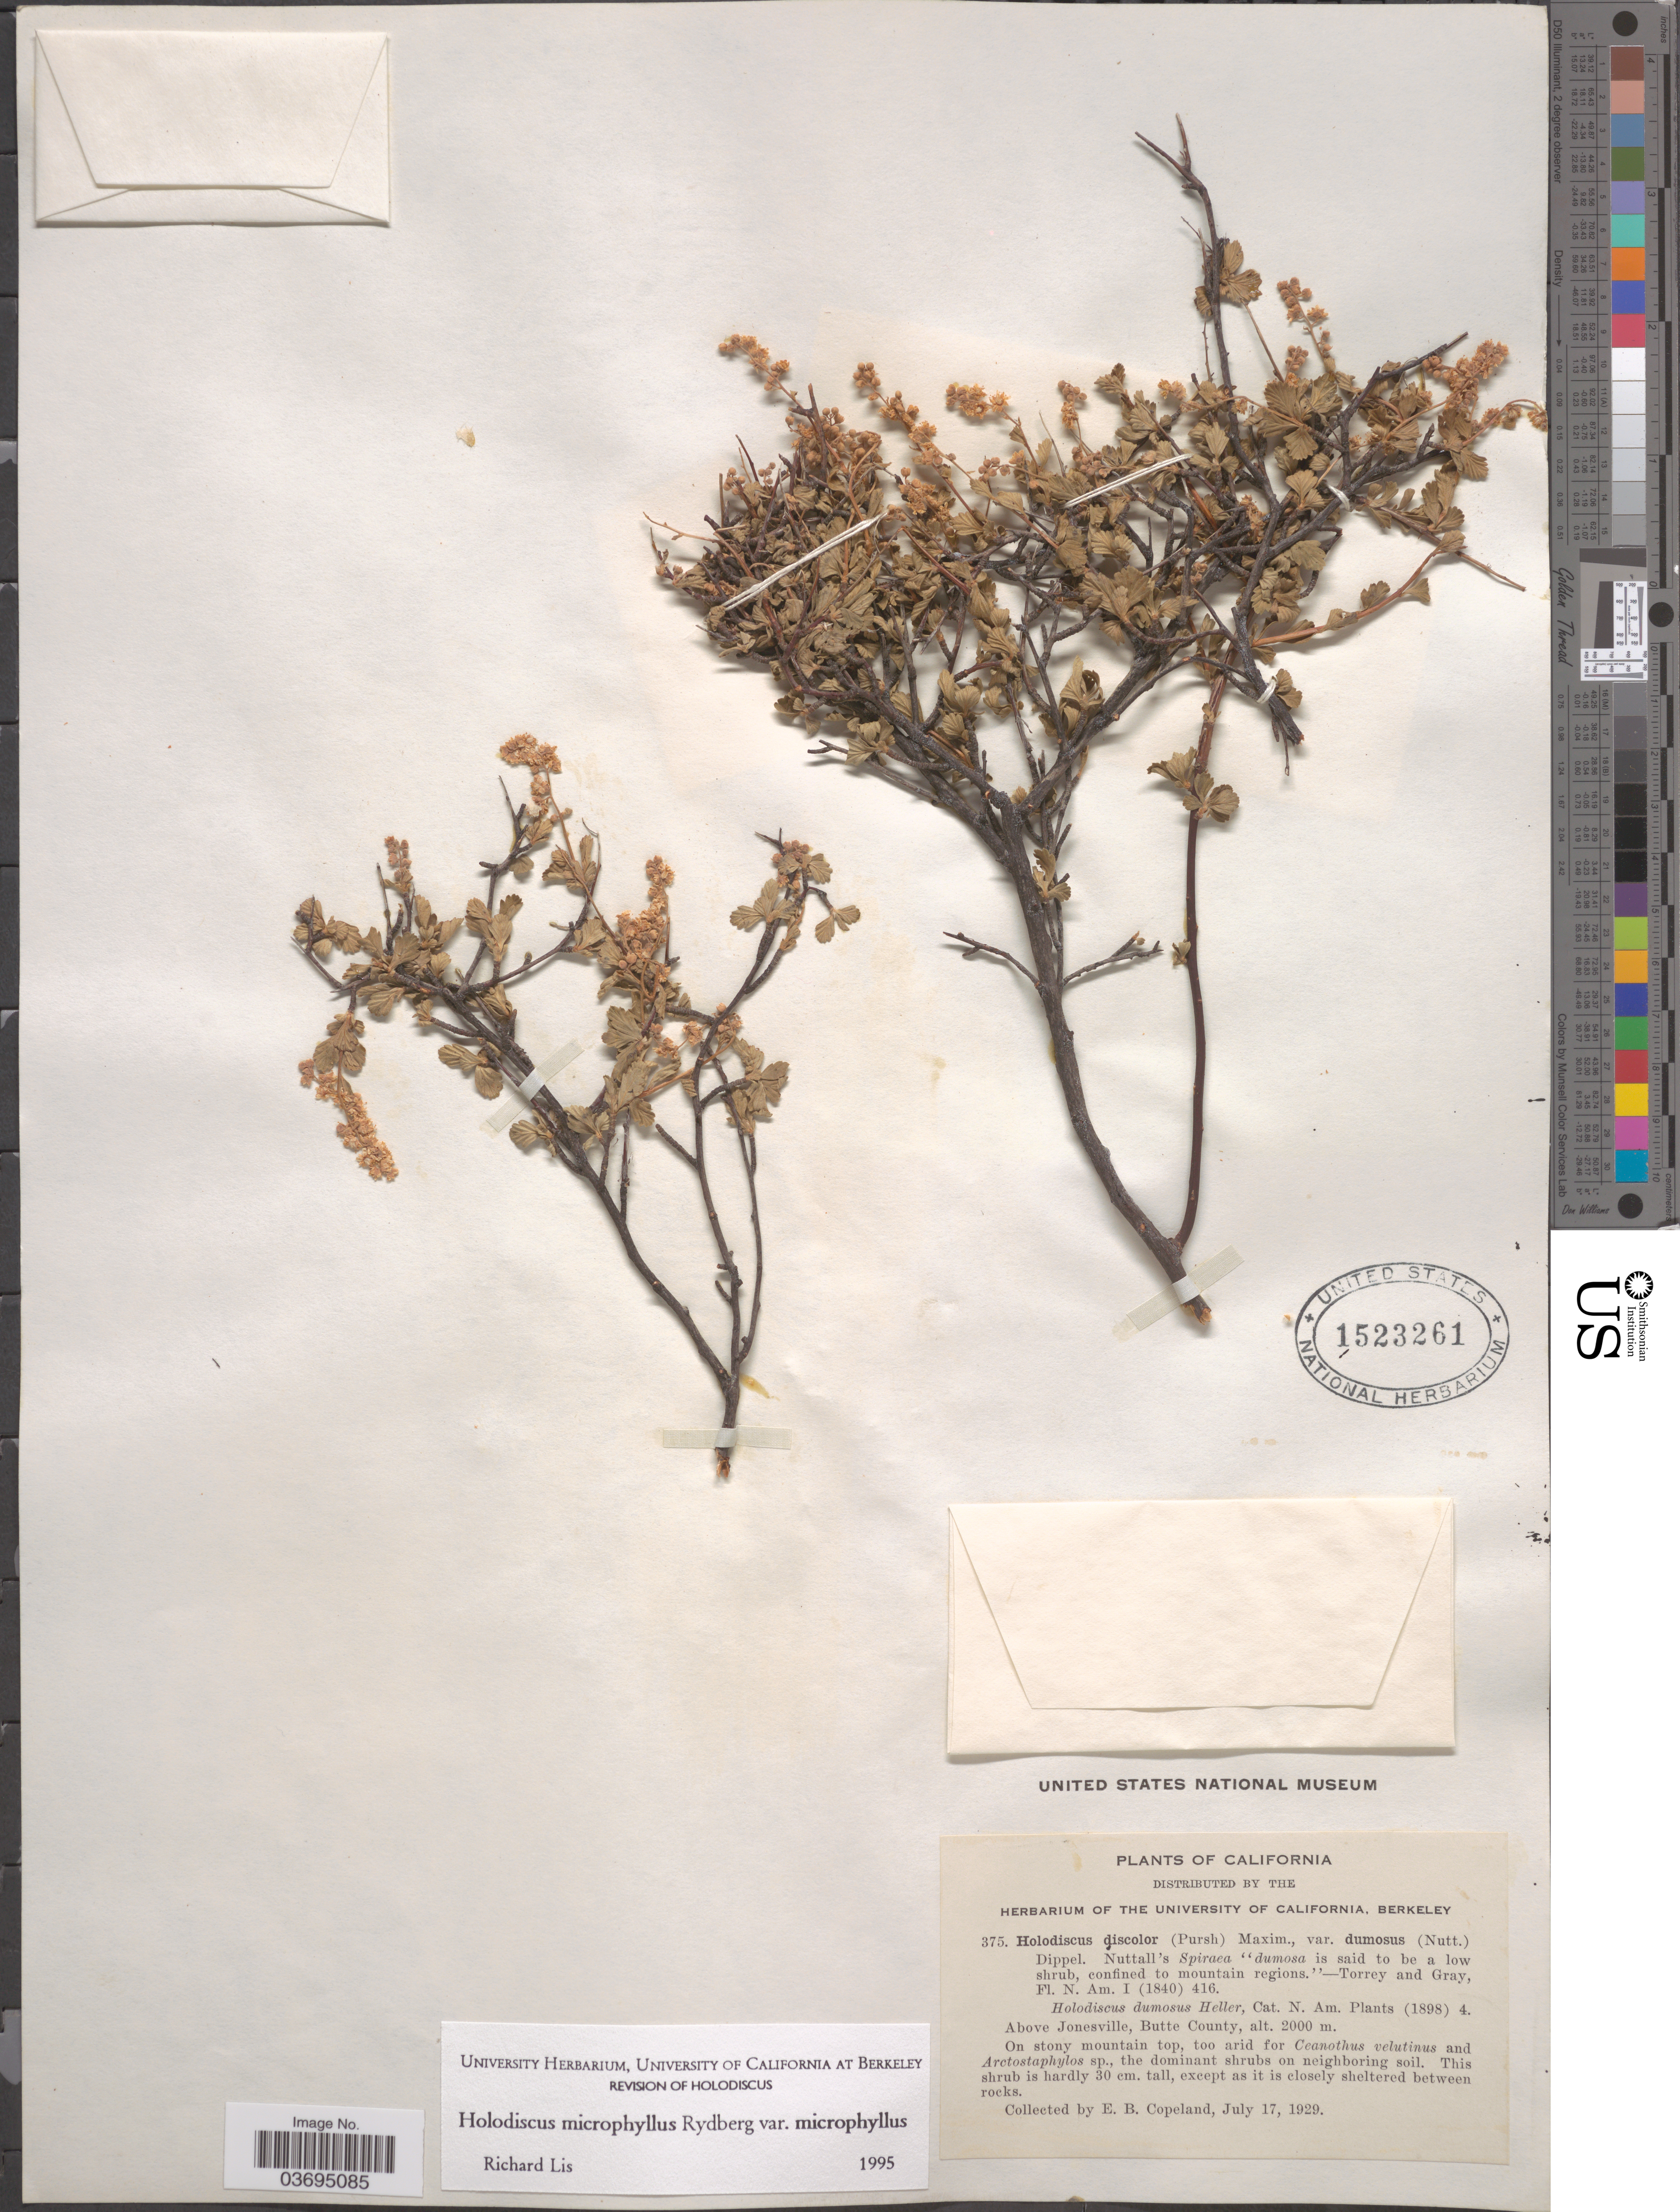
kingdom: Plantae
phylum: Tracheophyta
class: Magnoliopsida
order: Rosales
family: Rosaceae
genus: Holodiscus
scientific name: Holodiscus discolor var. microphyllus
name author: (Rydb.) Jeps.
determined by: Strong, Mark T., (BOT), Smithsonian Institution - National Museum of Natural History (UNITED STATES)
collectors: E. B. Copeland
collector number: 375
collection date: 1929-07-17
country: United States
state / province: California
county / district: Butte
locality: Above Jonesville, Butte County.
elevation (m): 2000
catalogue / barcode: US 1523261